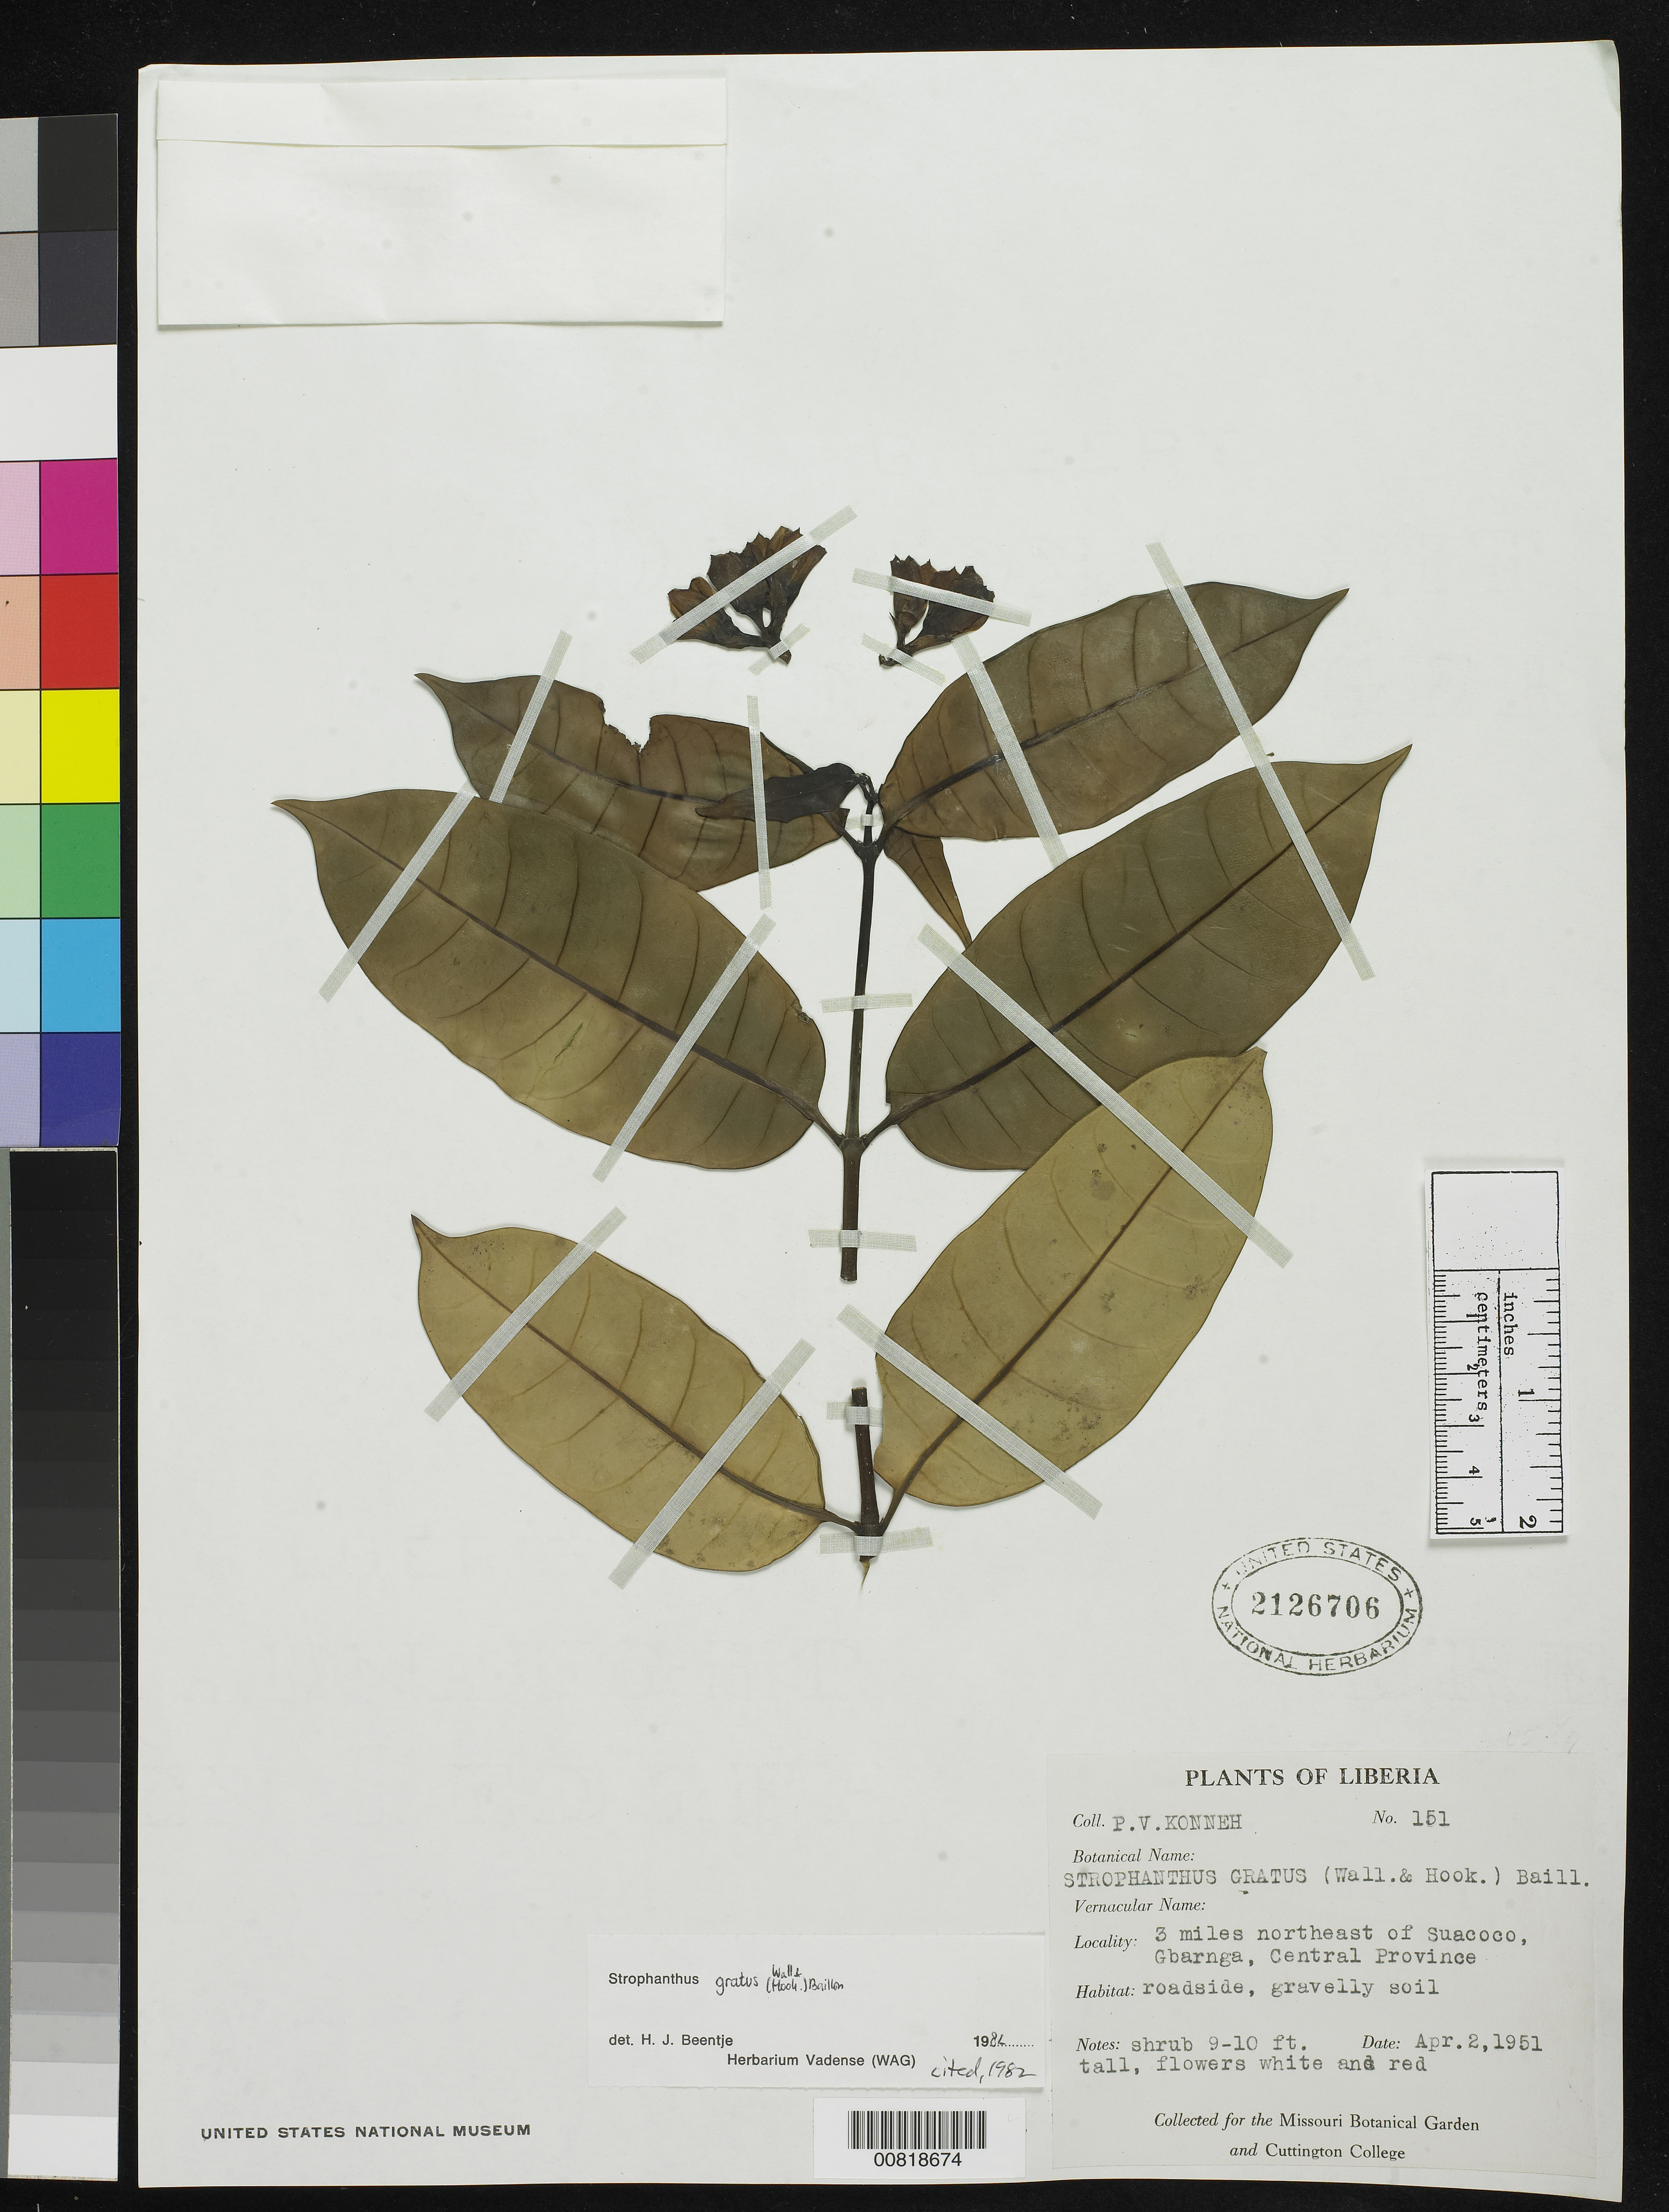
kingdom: Plantae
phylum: Tracheophyta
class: Magnoliopsida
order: Gentianales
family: Apocynaceae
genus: Strophanthus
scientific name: Strophanthus gratus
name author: (Wall. & Hook.) Baill.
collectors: P. Konneh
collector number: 151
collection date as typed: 2 Apr 1951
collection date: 1951-04-02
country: Liberia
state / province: Bong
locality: Central Province: Gbarnga, 3 miles NE of Suacoco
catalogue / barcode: US 2126706